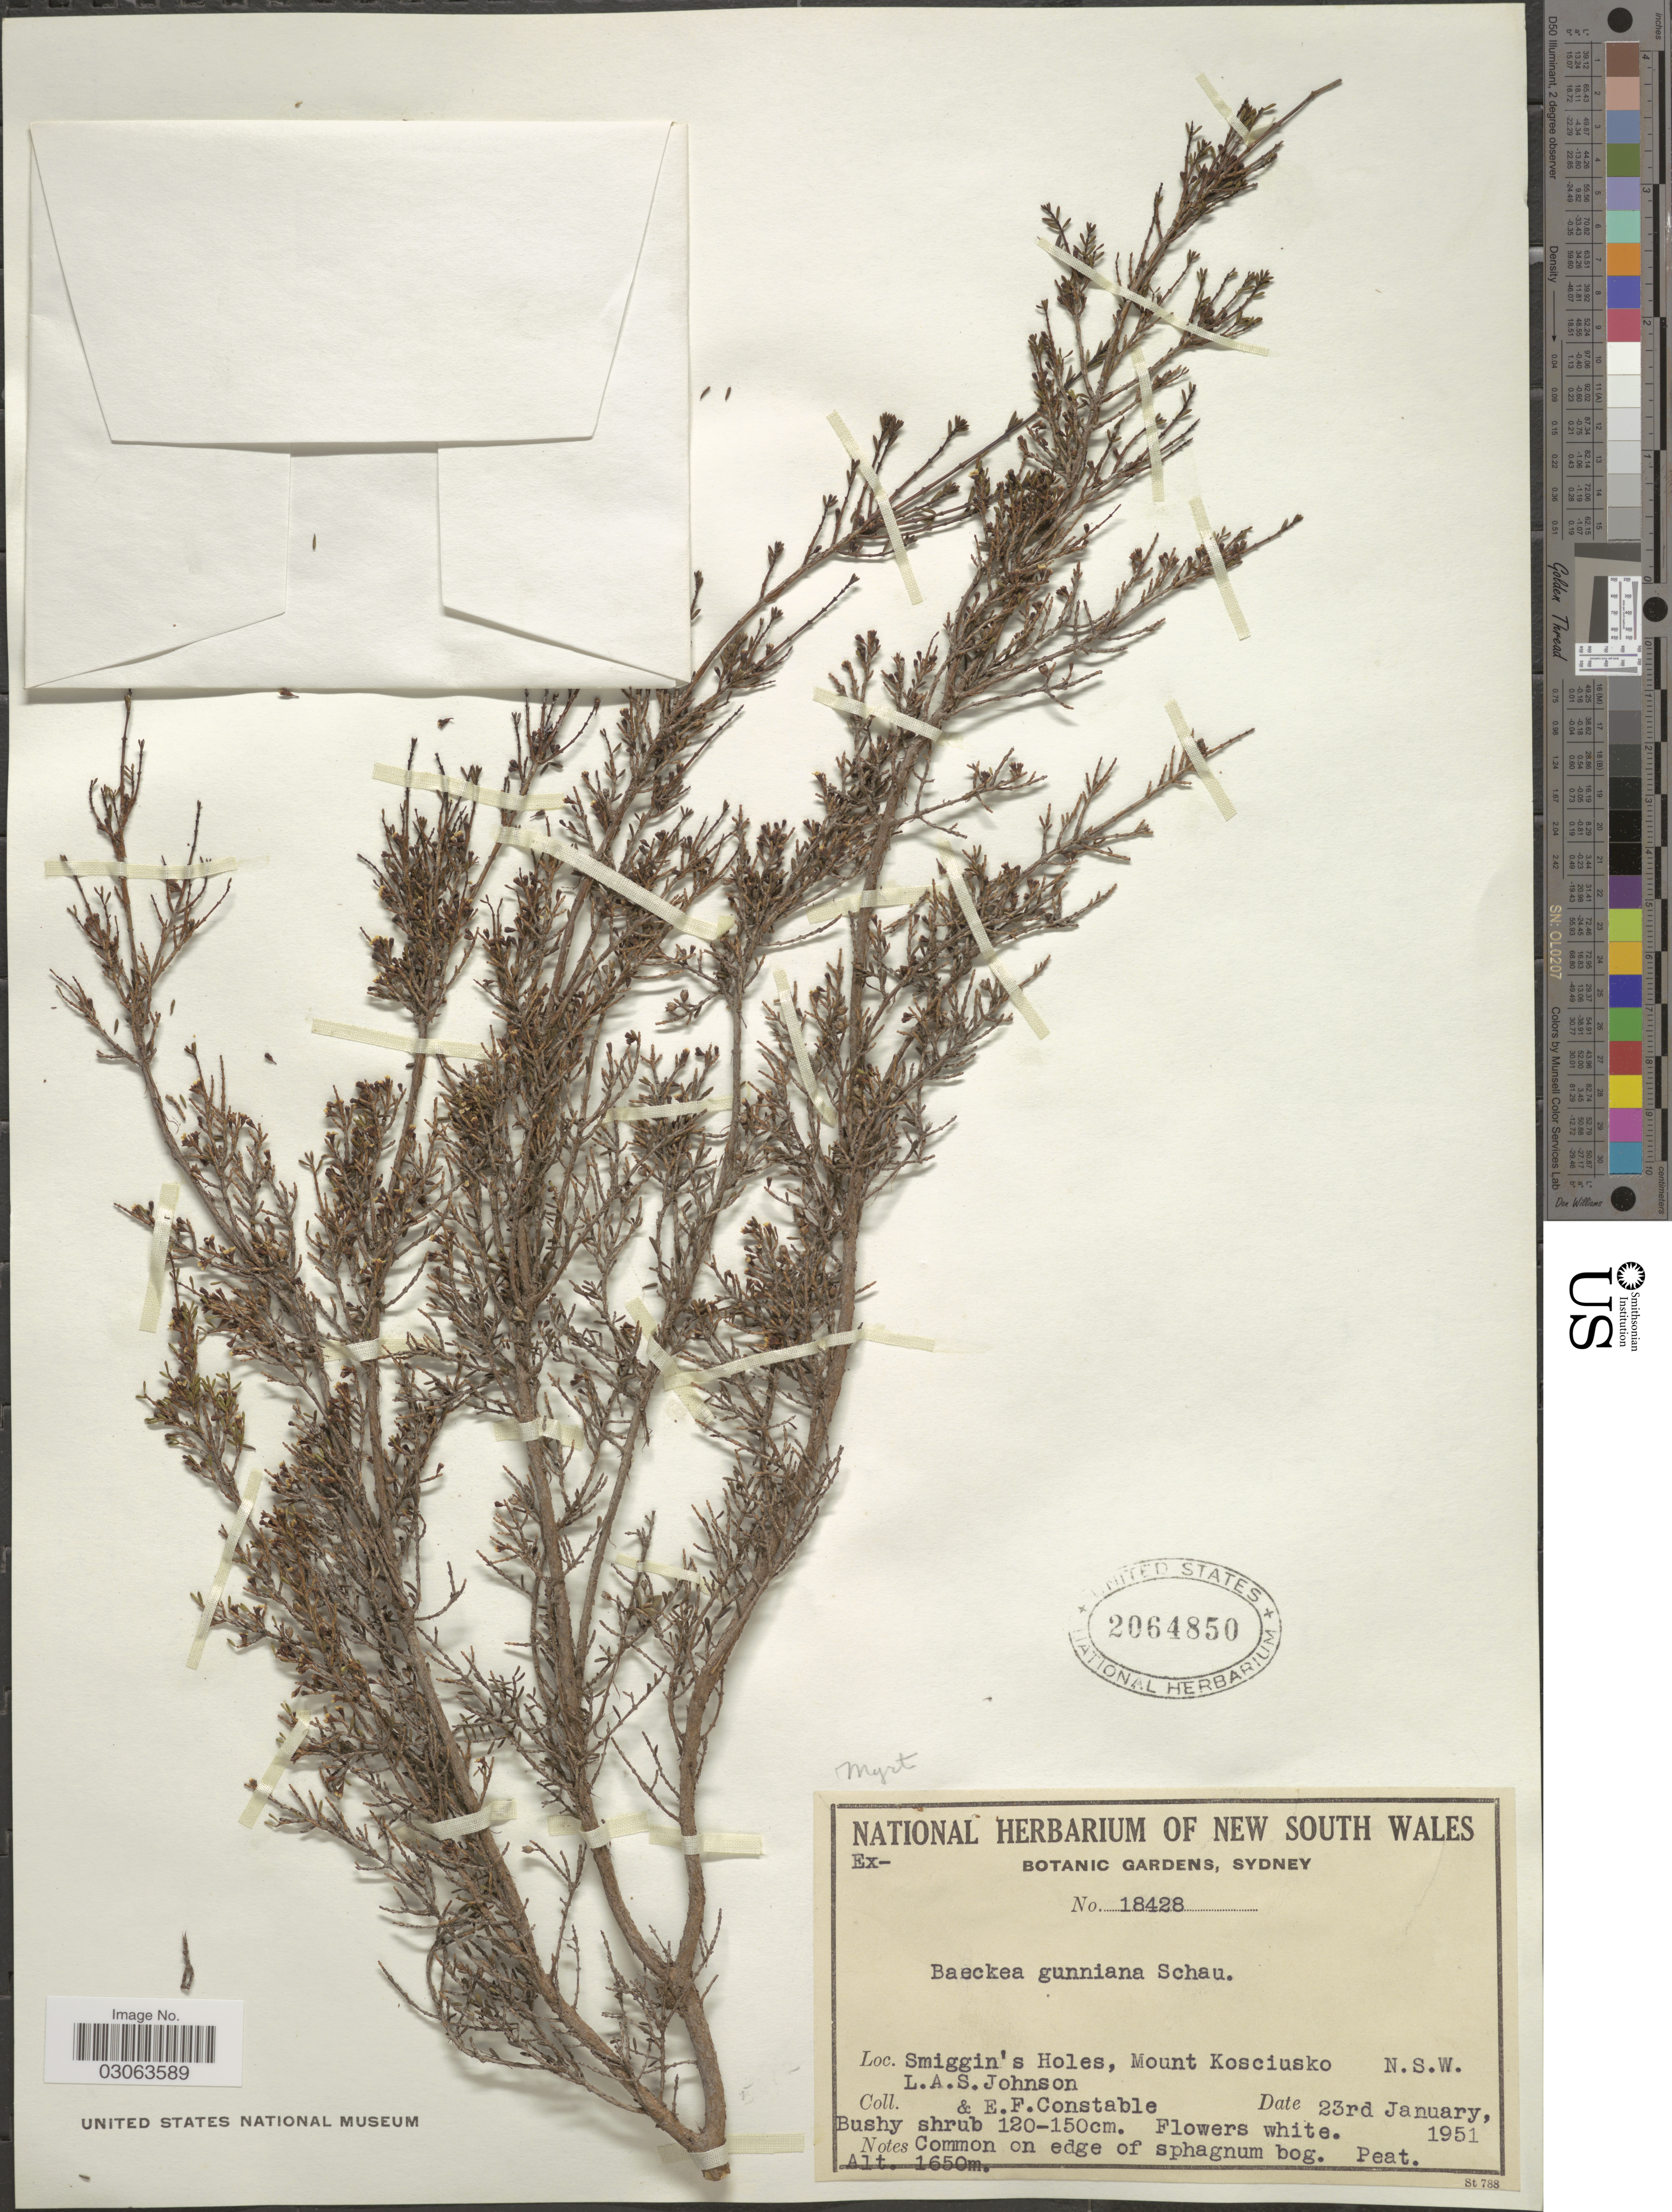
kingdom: Plantae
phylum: Tracheophyta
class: Magnoliopsida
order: Myrtales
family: Myrtaceae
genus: Baeckea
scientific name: Baeckea gunniana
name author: Schauer ex Walp.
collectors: L. Johnson & E. F. Constable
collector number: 18428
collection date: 1951-01-23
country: Australia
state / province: New South Wales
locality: Smiggin's Holes, Mount Kosciusko. N. S. W.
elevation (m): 1650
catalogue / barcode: US 2064850